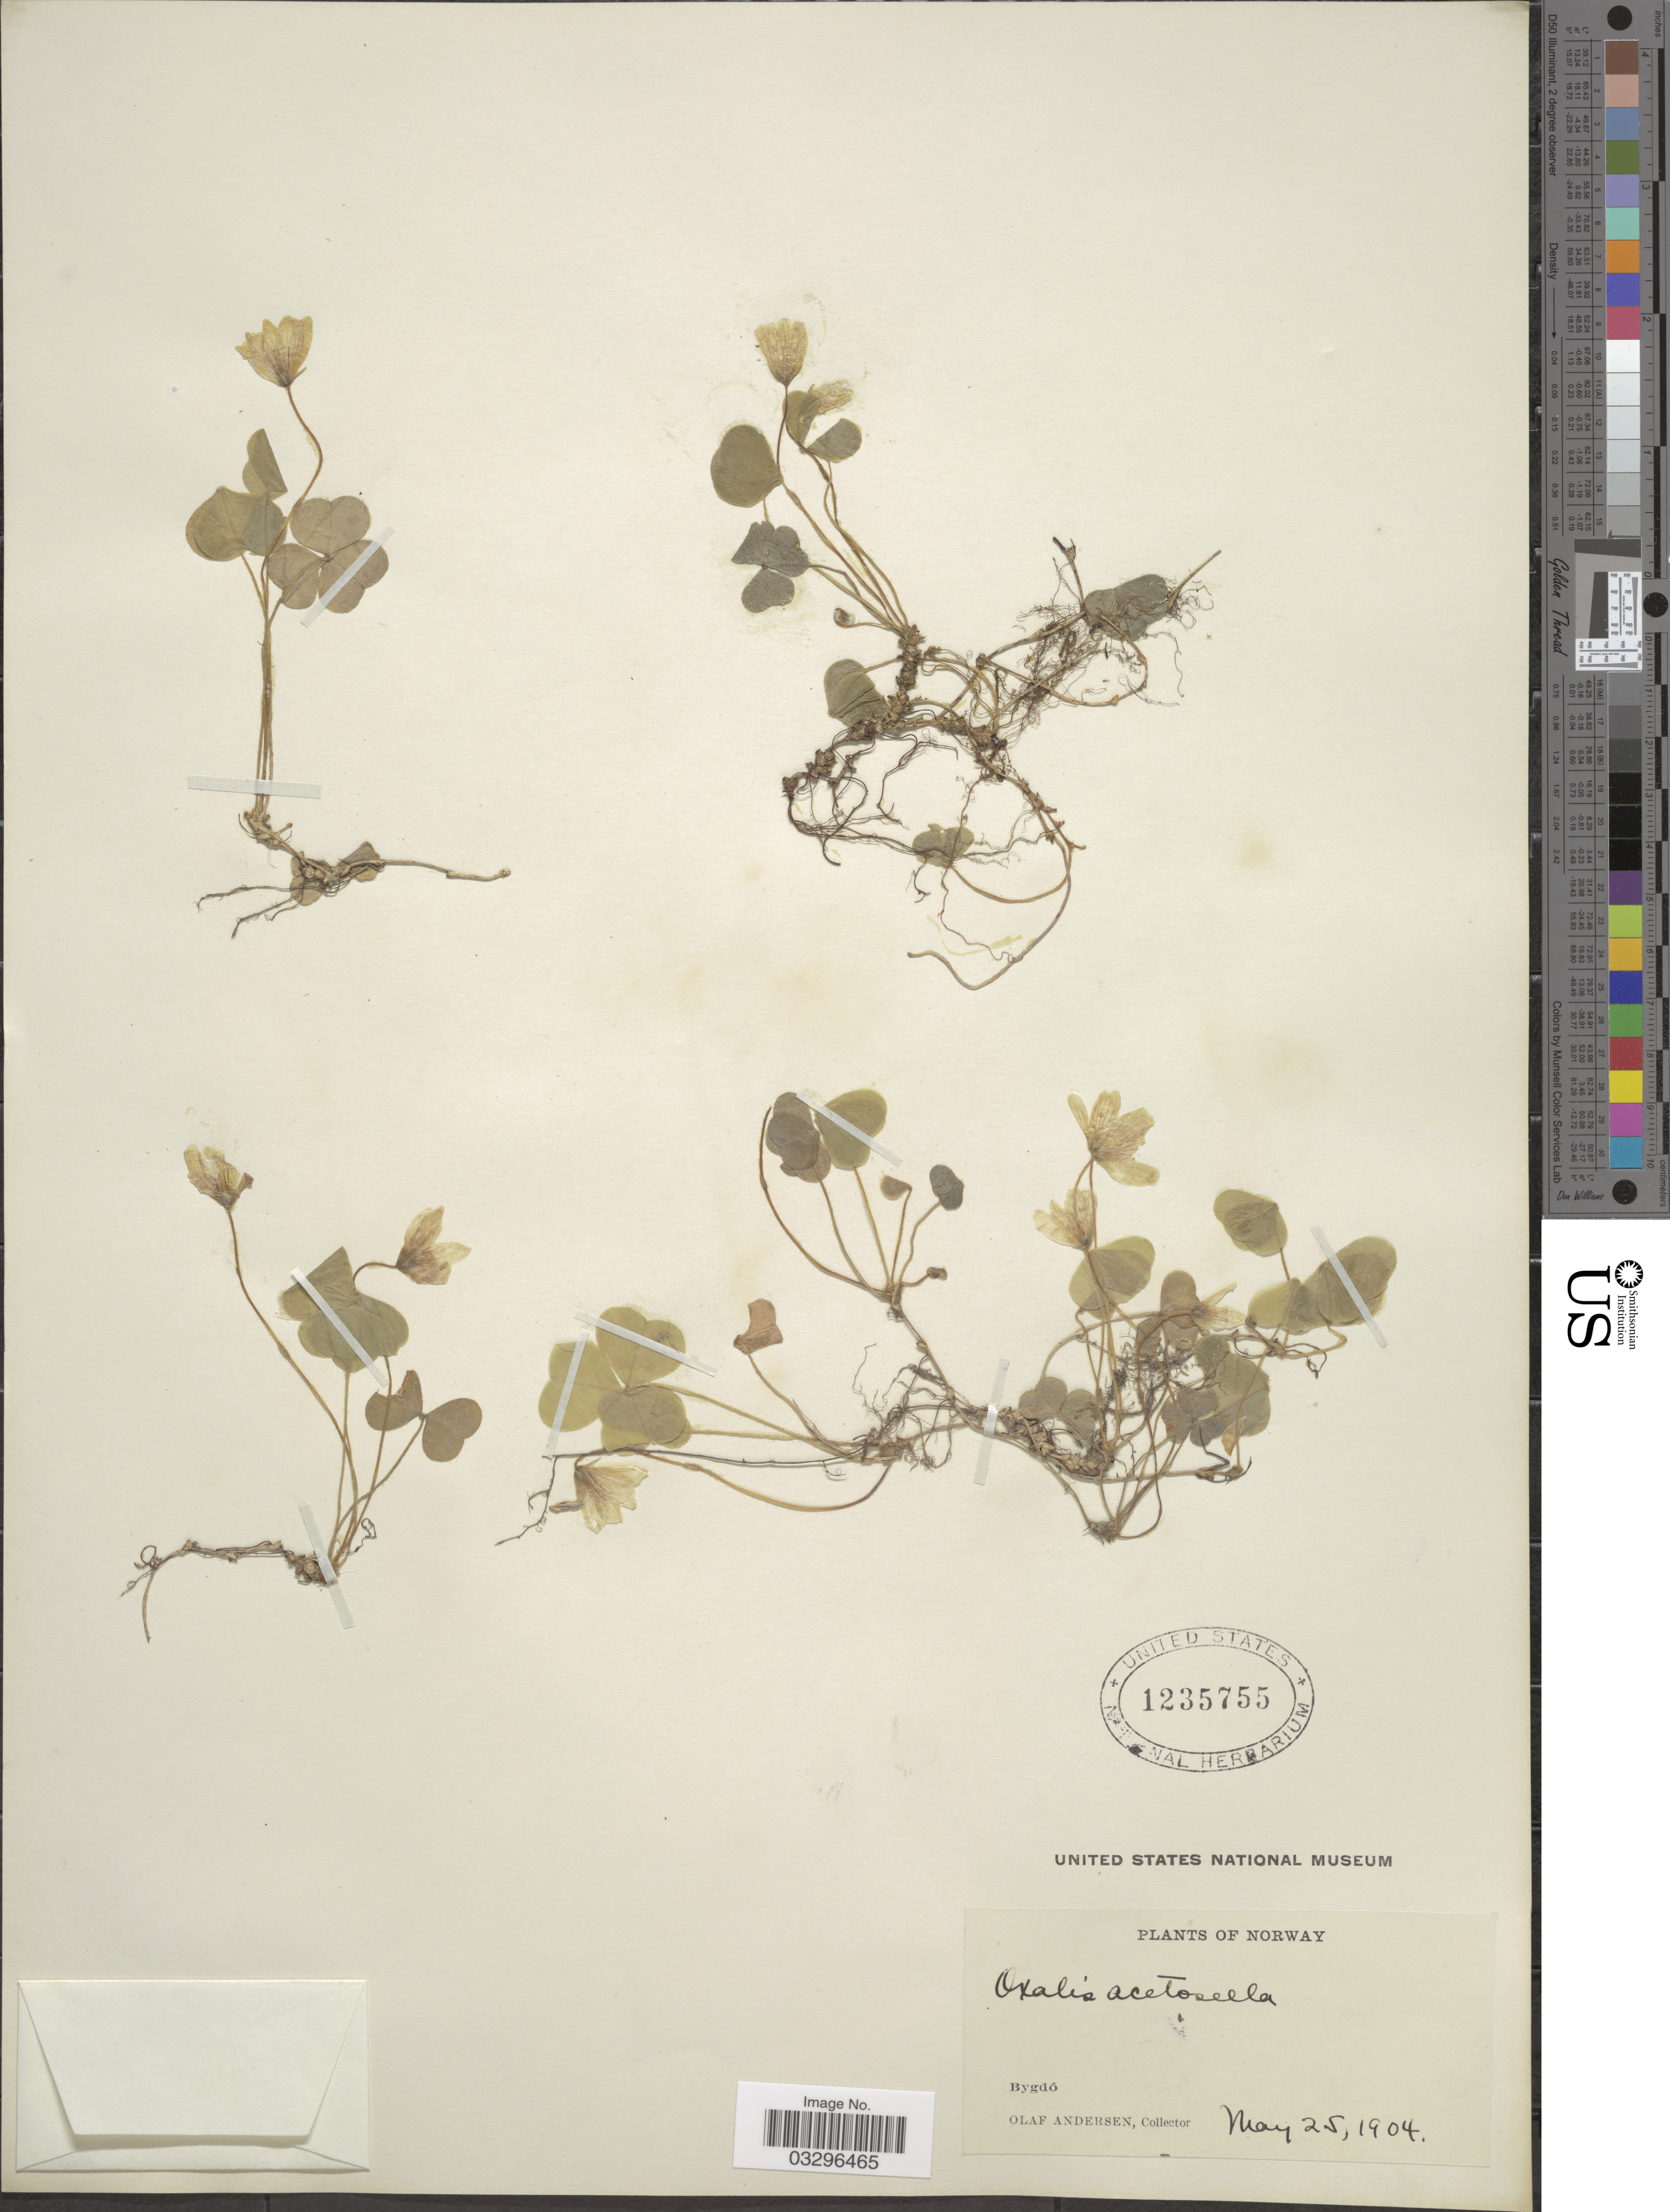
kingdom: Plantae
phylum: Tracheophyta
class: Magnoliopsida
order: Oxalidales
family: Oxalidaceae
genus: Oxalis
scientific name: Oxalis acetosella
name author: L.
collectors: O. Andersen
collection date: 1904-05-25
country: Norway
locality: Bygdó.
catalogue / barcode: US 1235755